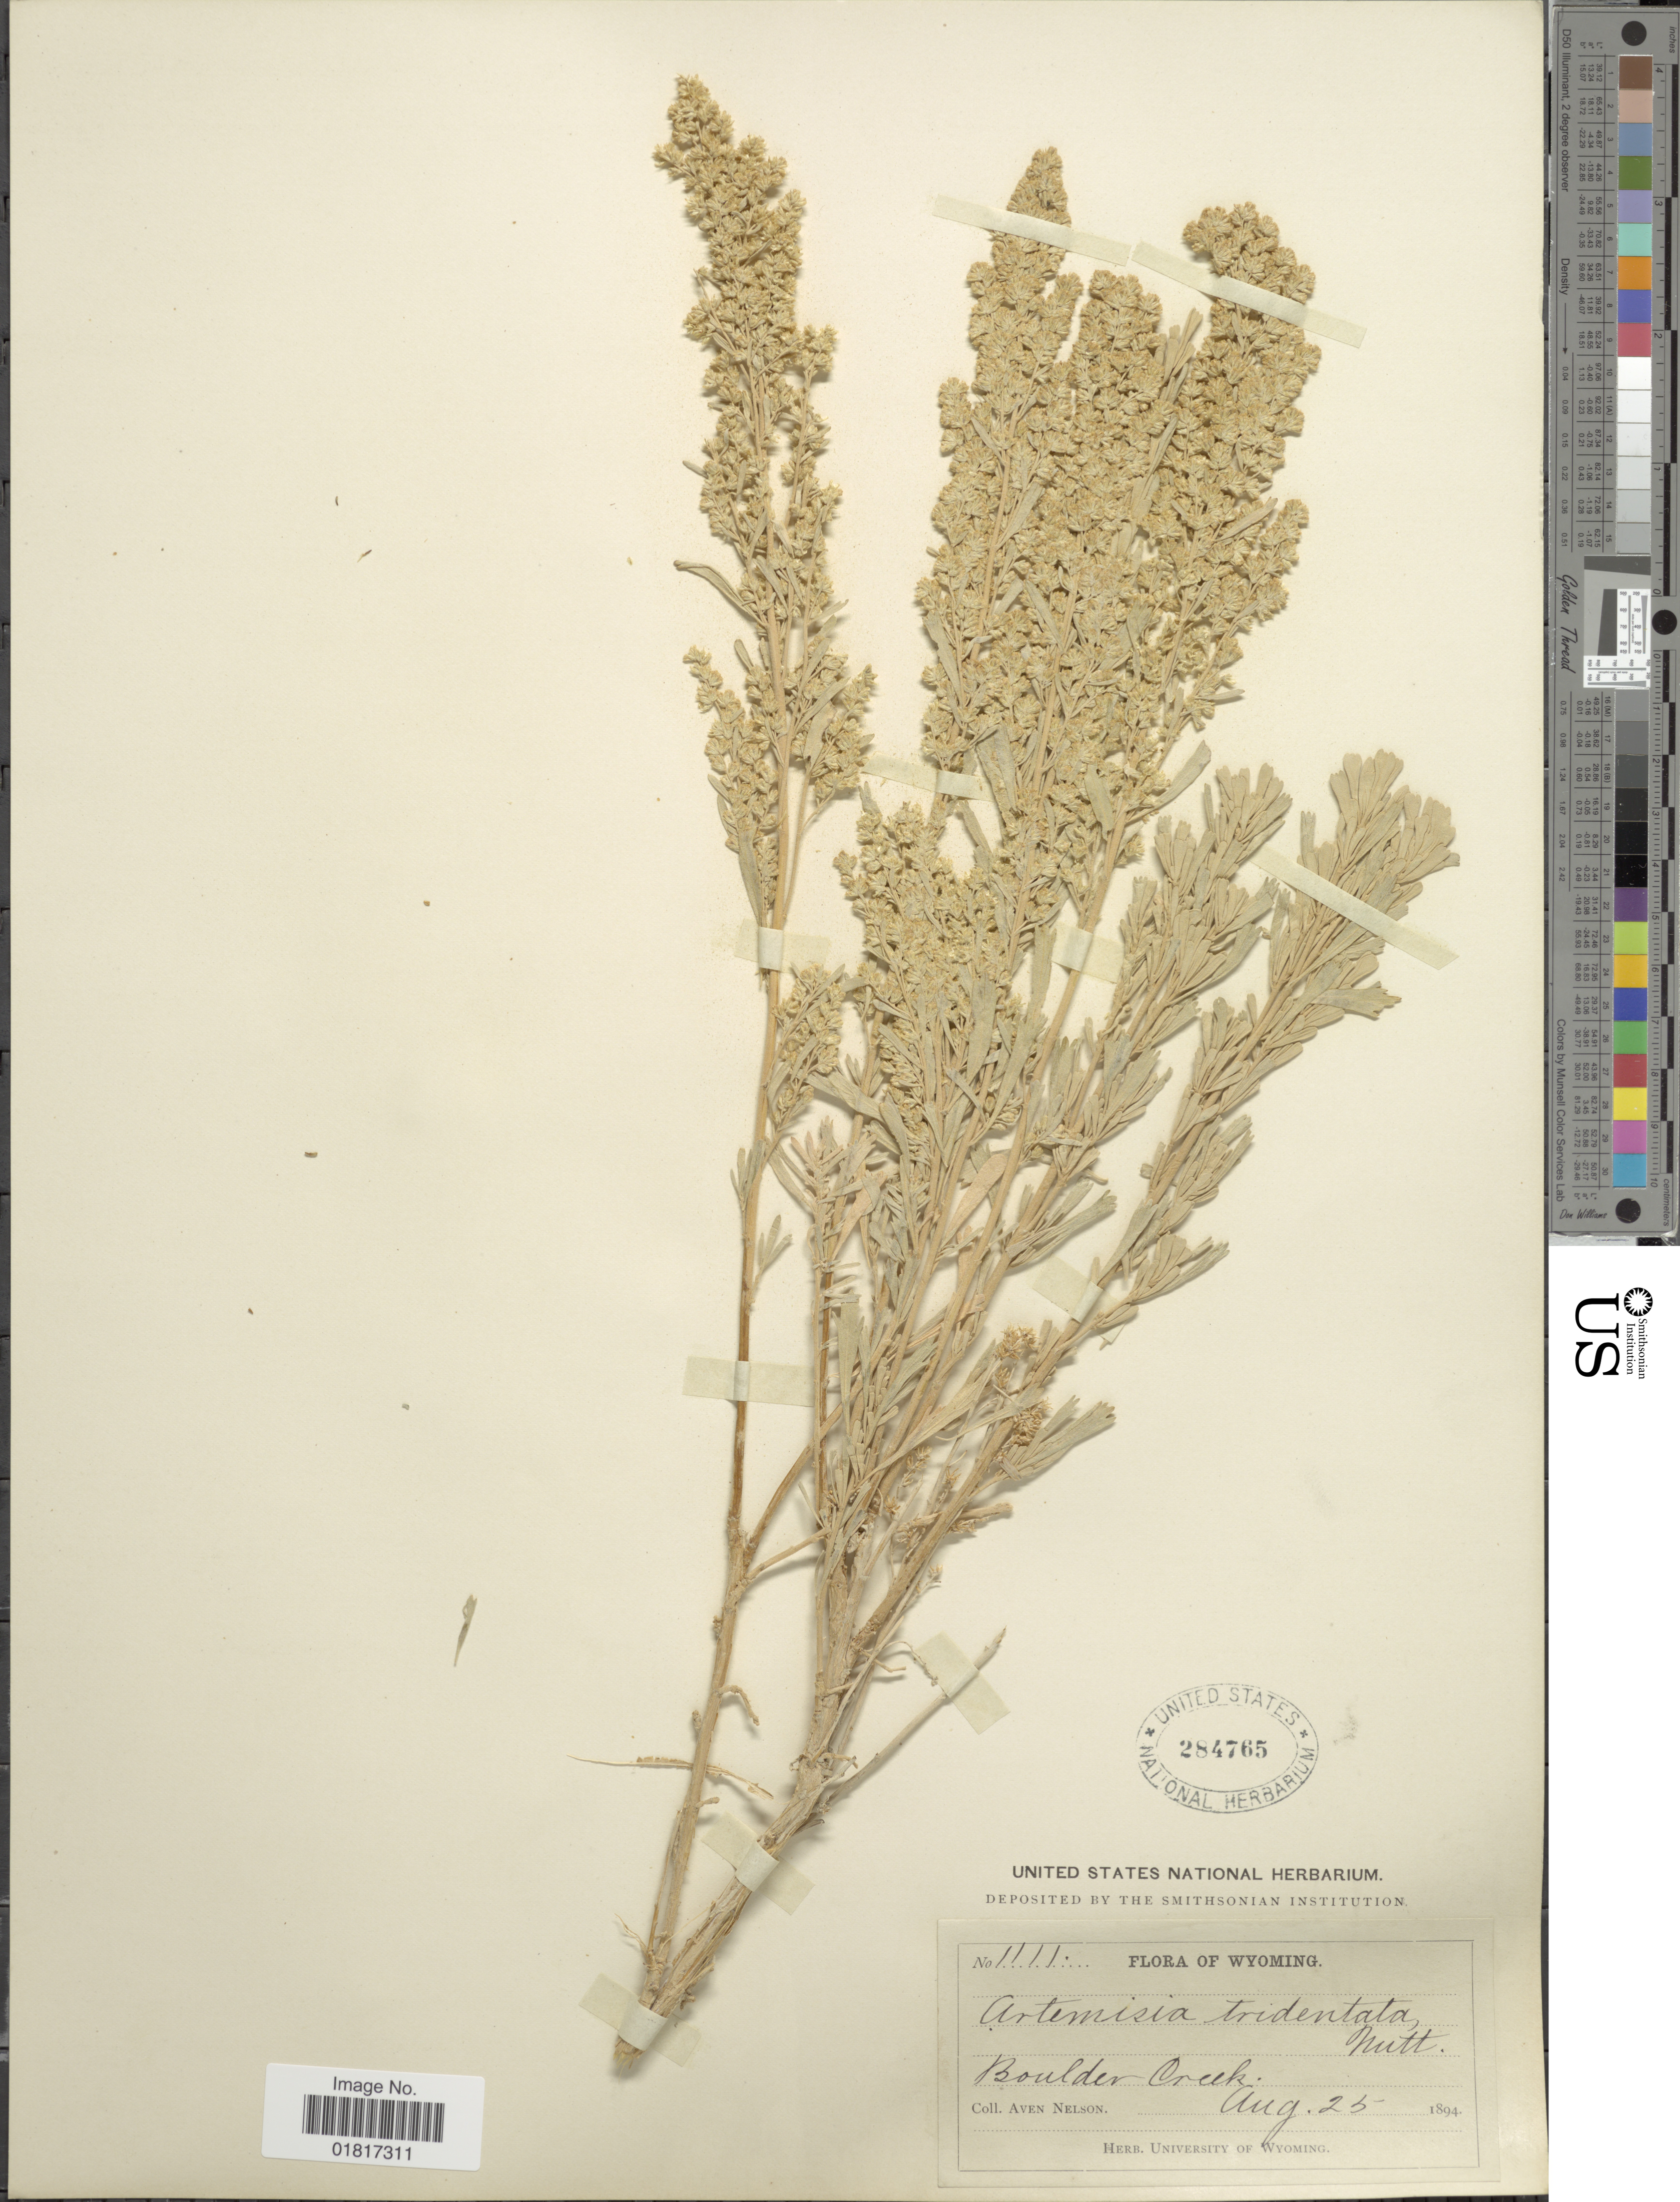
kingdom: Plantae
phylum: Tracheophyta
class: Magnoliopsida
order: Asterales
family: Asteraceae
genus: Artemisia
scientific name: Artemisia tridentata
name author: Nutt.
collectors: A. Nelson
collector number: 1111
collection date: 1894-08-25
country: United States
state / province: Wyoming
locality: Boulder Creek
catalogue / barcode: US 284765